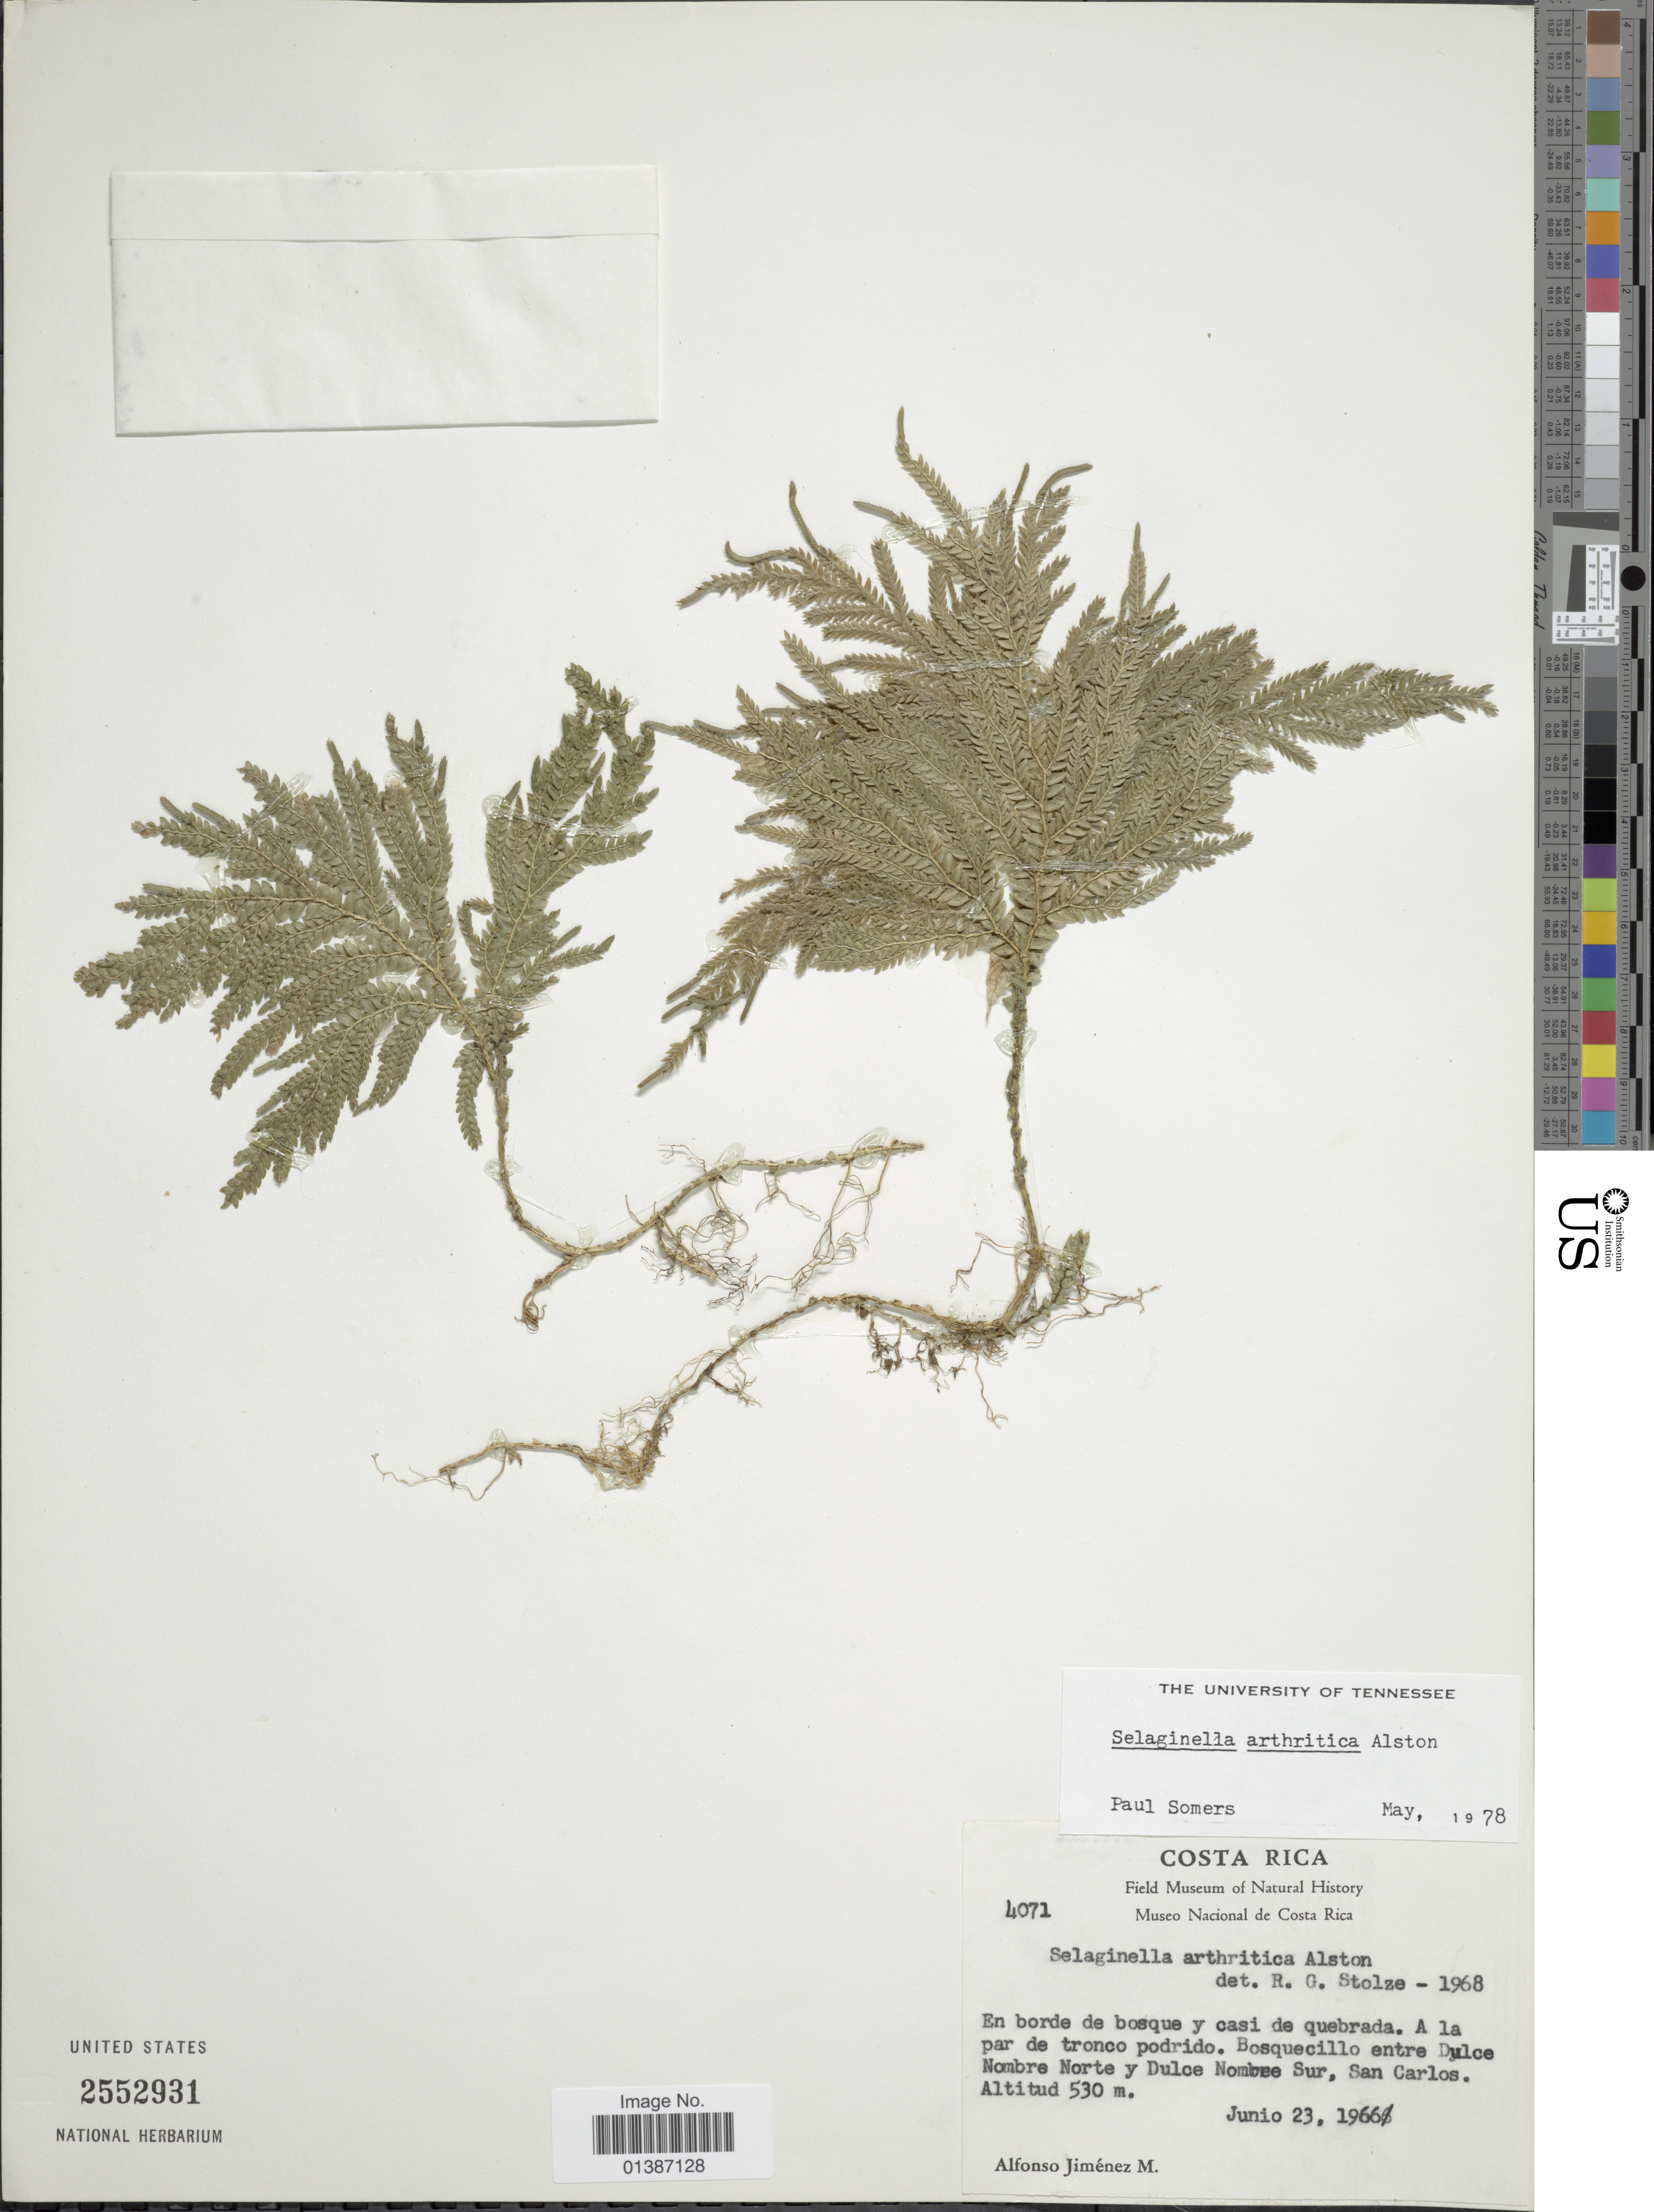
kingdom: Plantae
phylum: Tracheophyta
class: Lycopodiopsida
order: Selaginellales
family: Selaginellaceae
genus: Selaginella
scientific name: Selaginella arthritica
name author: Alston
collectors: A. Jiménez M.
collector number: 4071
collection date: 1966-06-23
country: Costa Rica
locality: Bosquecillo entre Dulce Nombre Norte y Dulce Nombre Sur, San Carlos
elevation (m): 530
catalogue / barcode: US 2552931